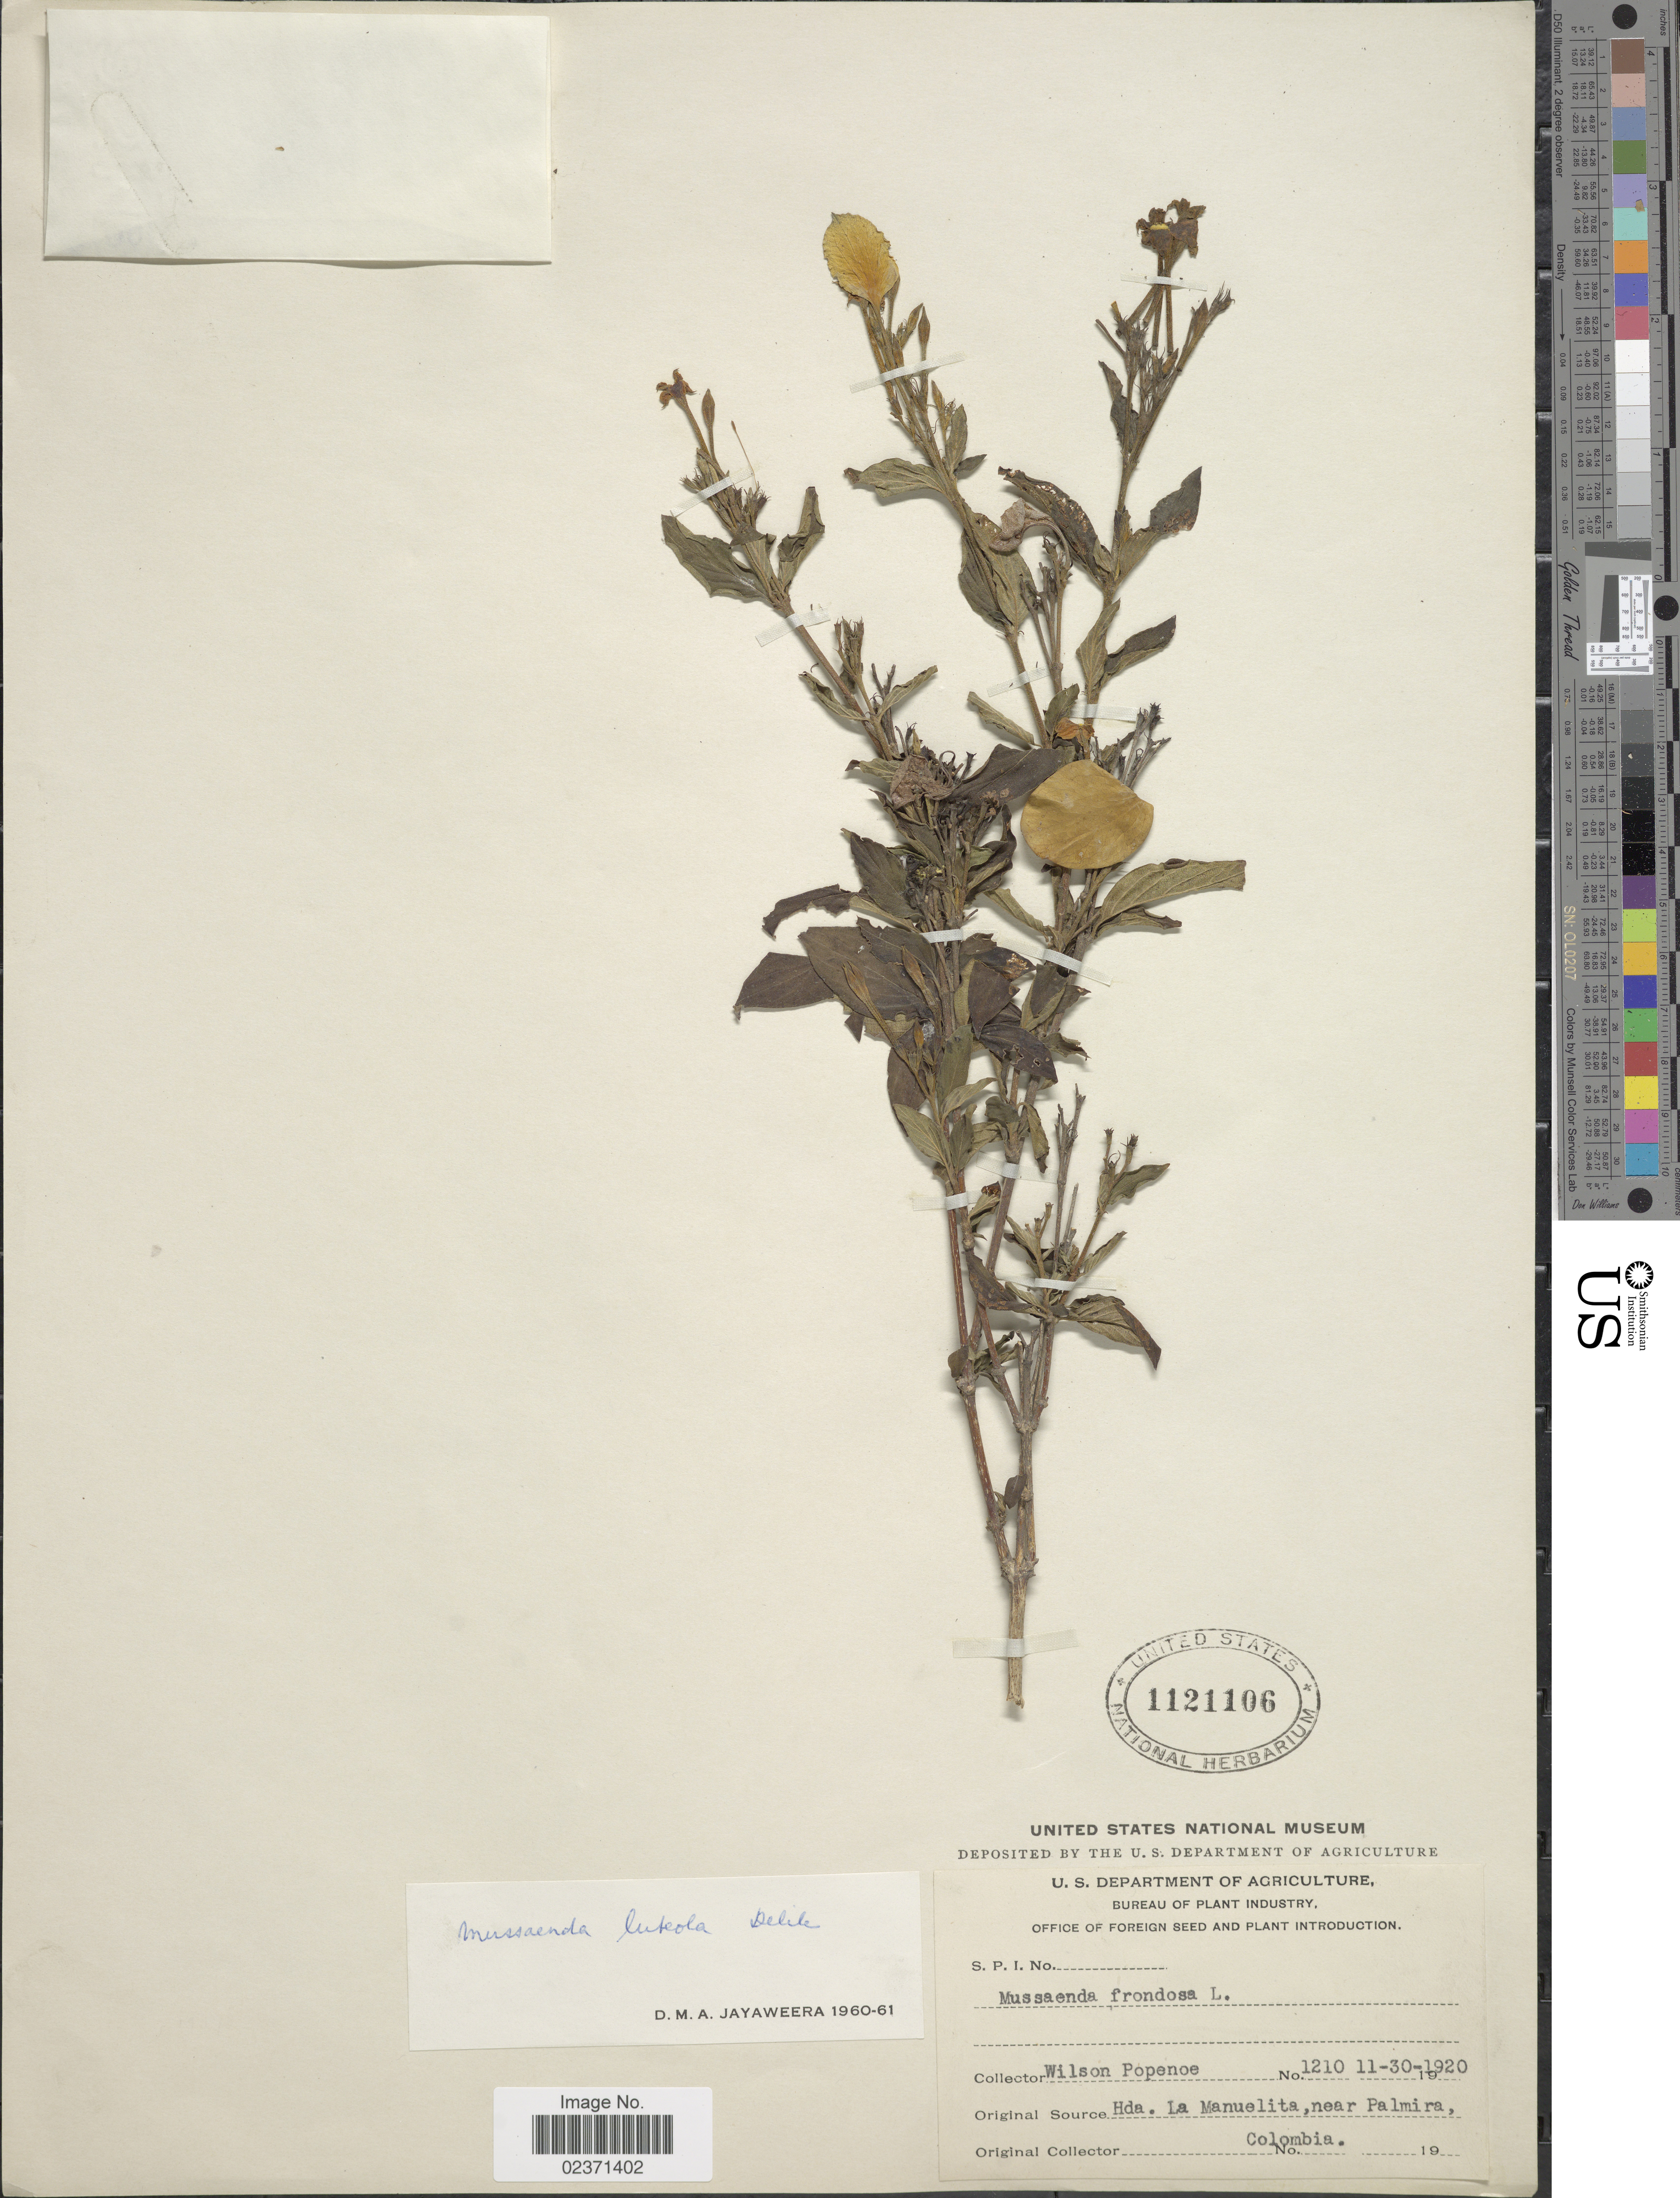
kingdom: Plantae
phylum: Tracheophyta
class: Magnoliopsida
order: Gentianales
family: Rubiaceae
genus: Mussaenda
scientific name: Mussaenda luteola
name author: Delile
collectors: W. Popenoe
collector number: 1210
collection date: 1920-11-30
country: Colombia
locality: Hda. La Manuelita, near Palmira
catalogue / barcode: US 1121106